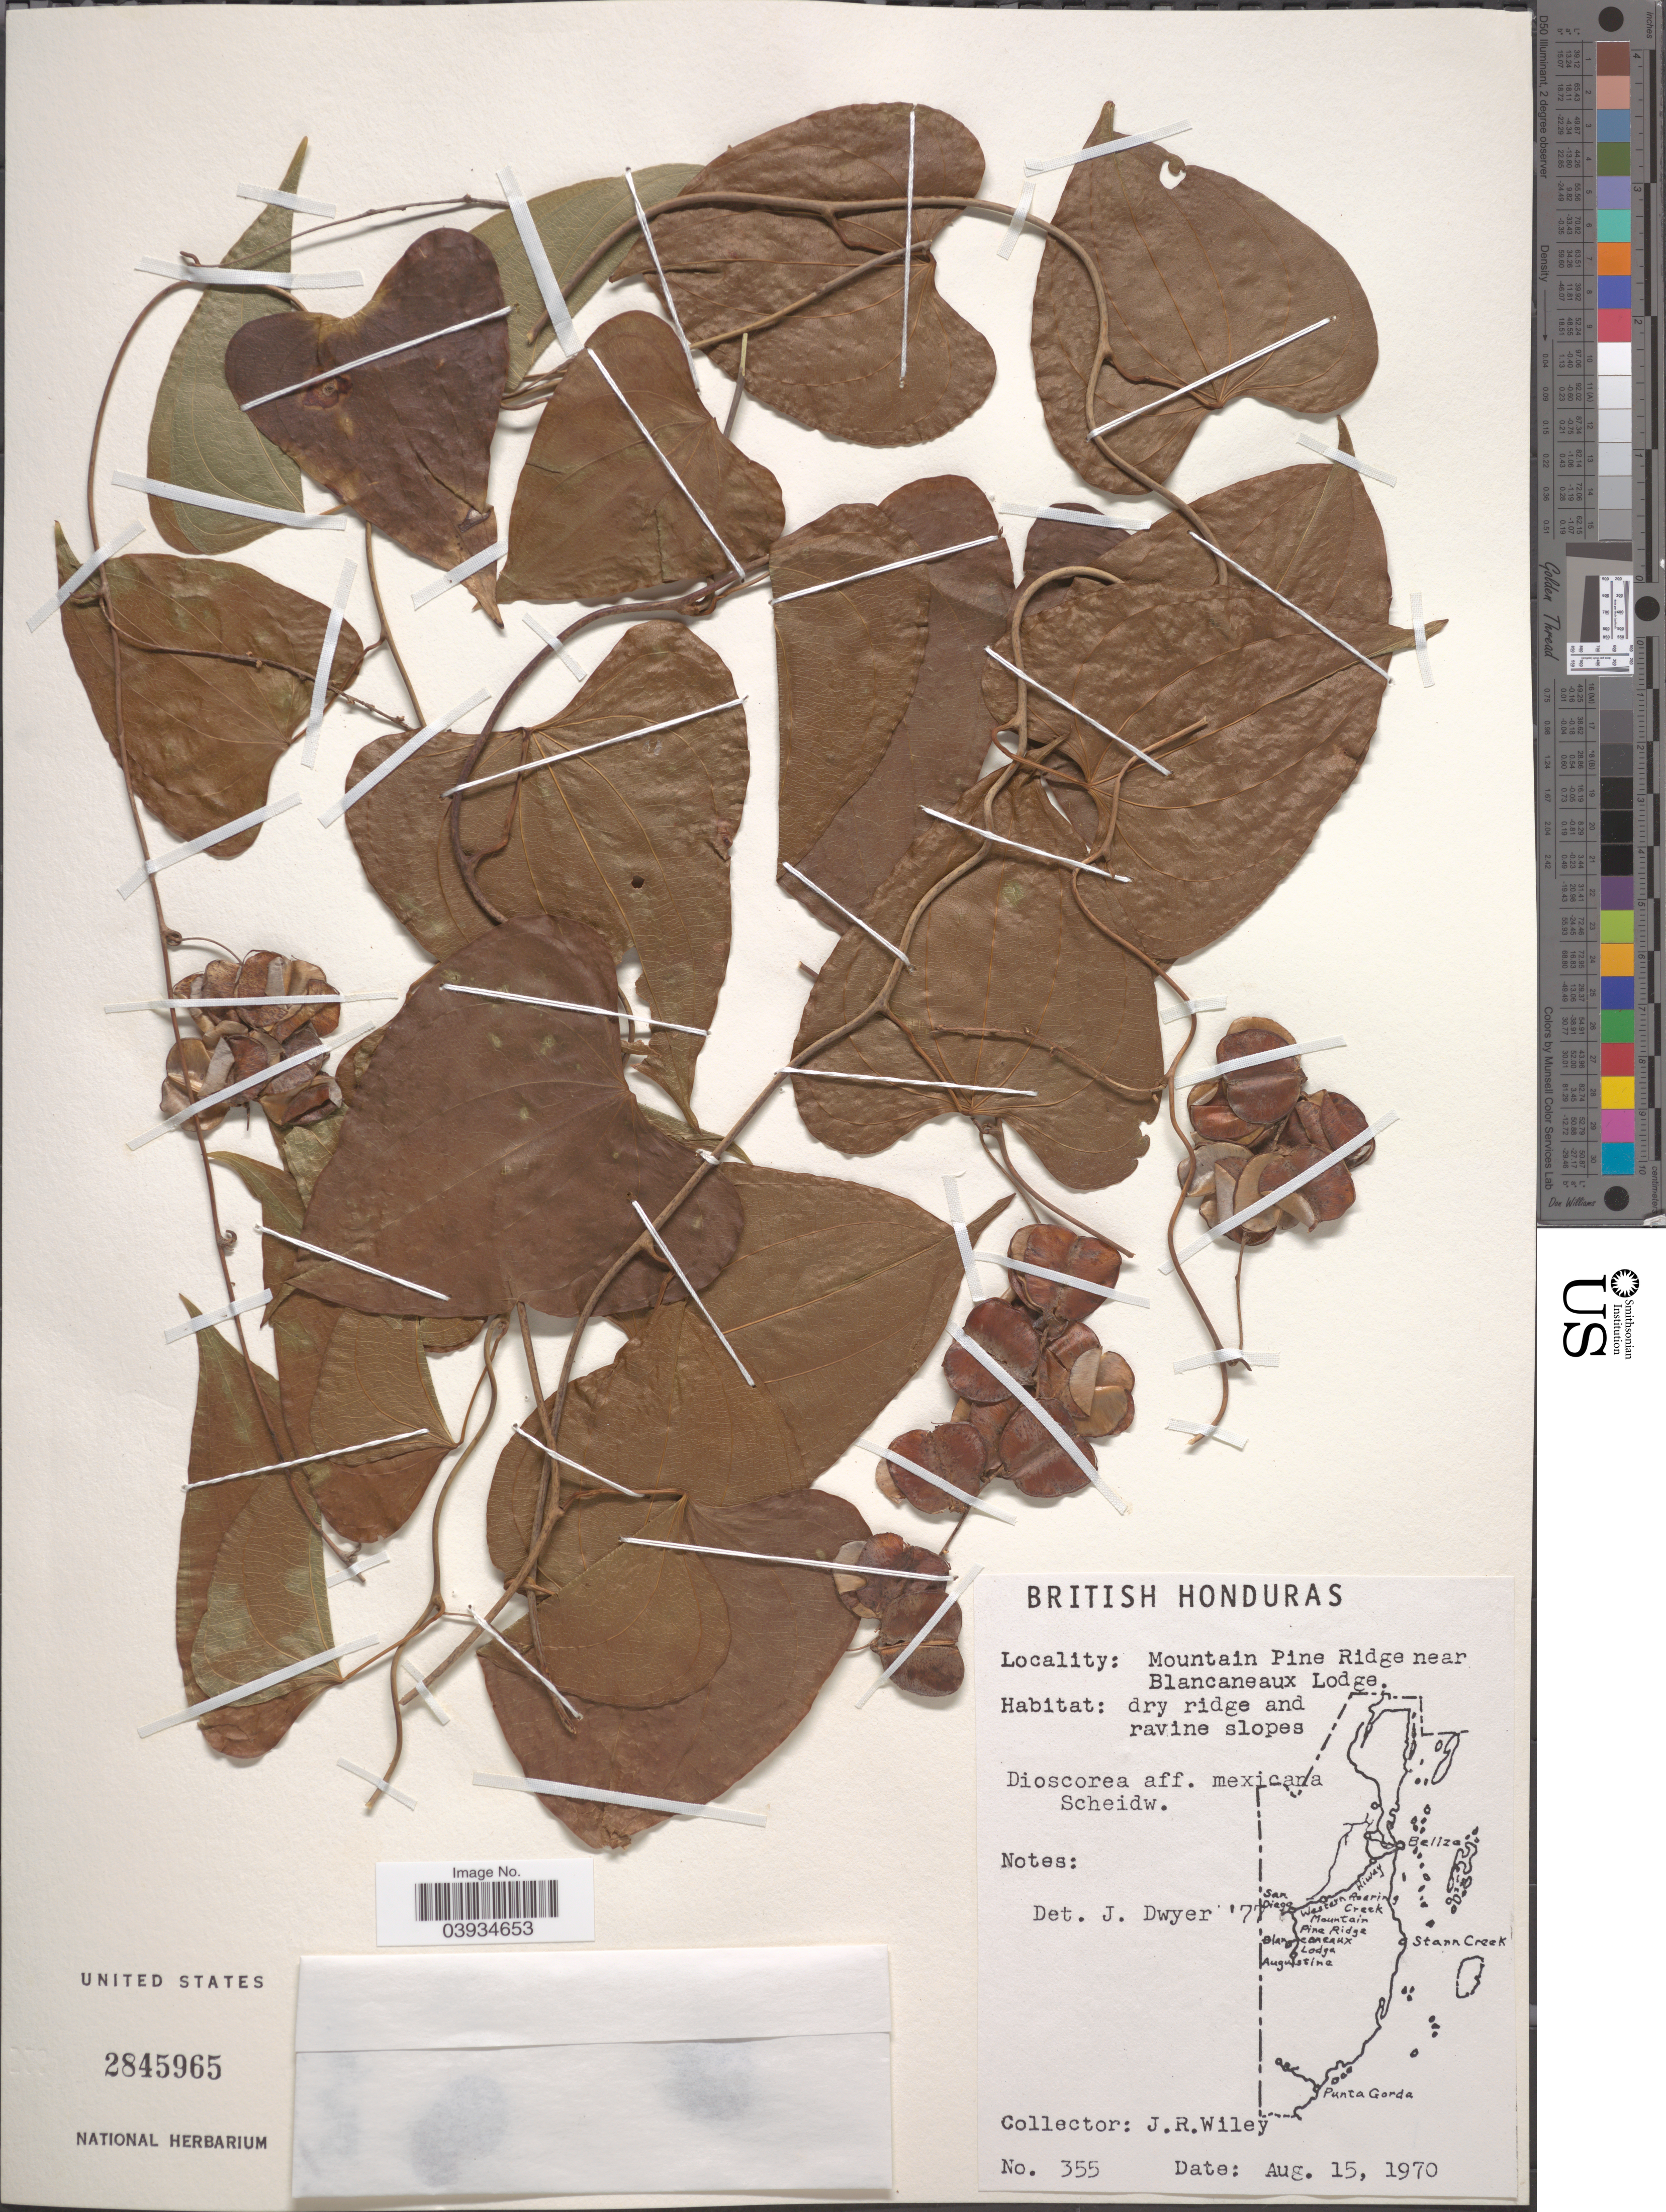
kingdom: Plantae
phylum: Tracheophyta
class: Liliopsida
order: Dioscoreales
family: Dioscoreaceae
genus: Dioscorea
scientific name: Dioscorea mexicana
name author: Scheidw.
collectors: J. Wiley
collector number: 355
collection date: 1970-08-15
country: Belize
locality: British Honduras. Mountain Pine Ridge near Blancaneaux Lodge.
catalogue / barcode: US 2845965